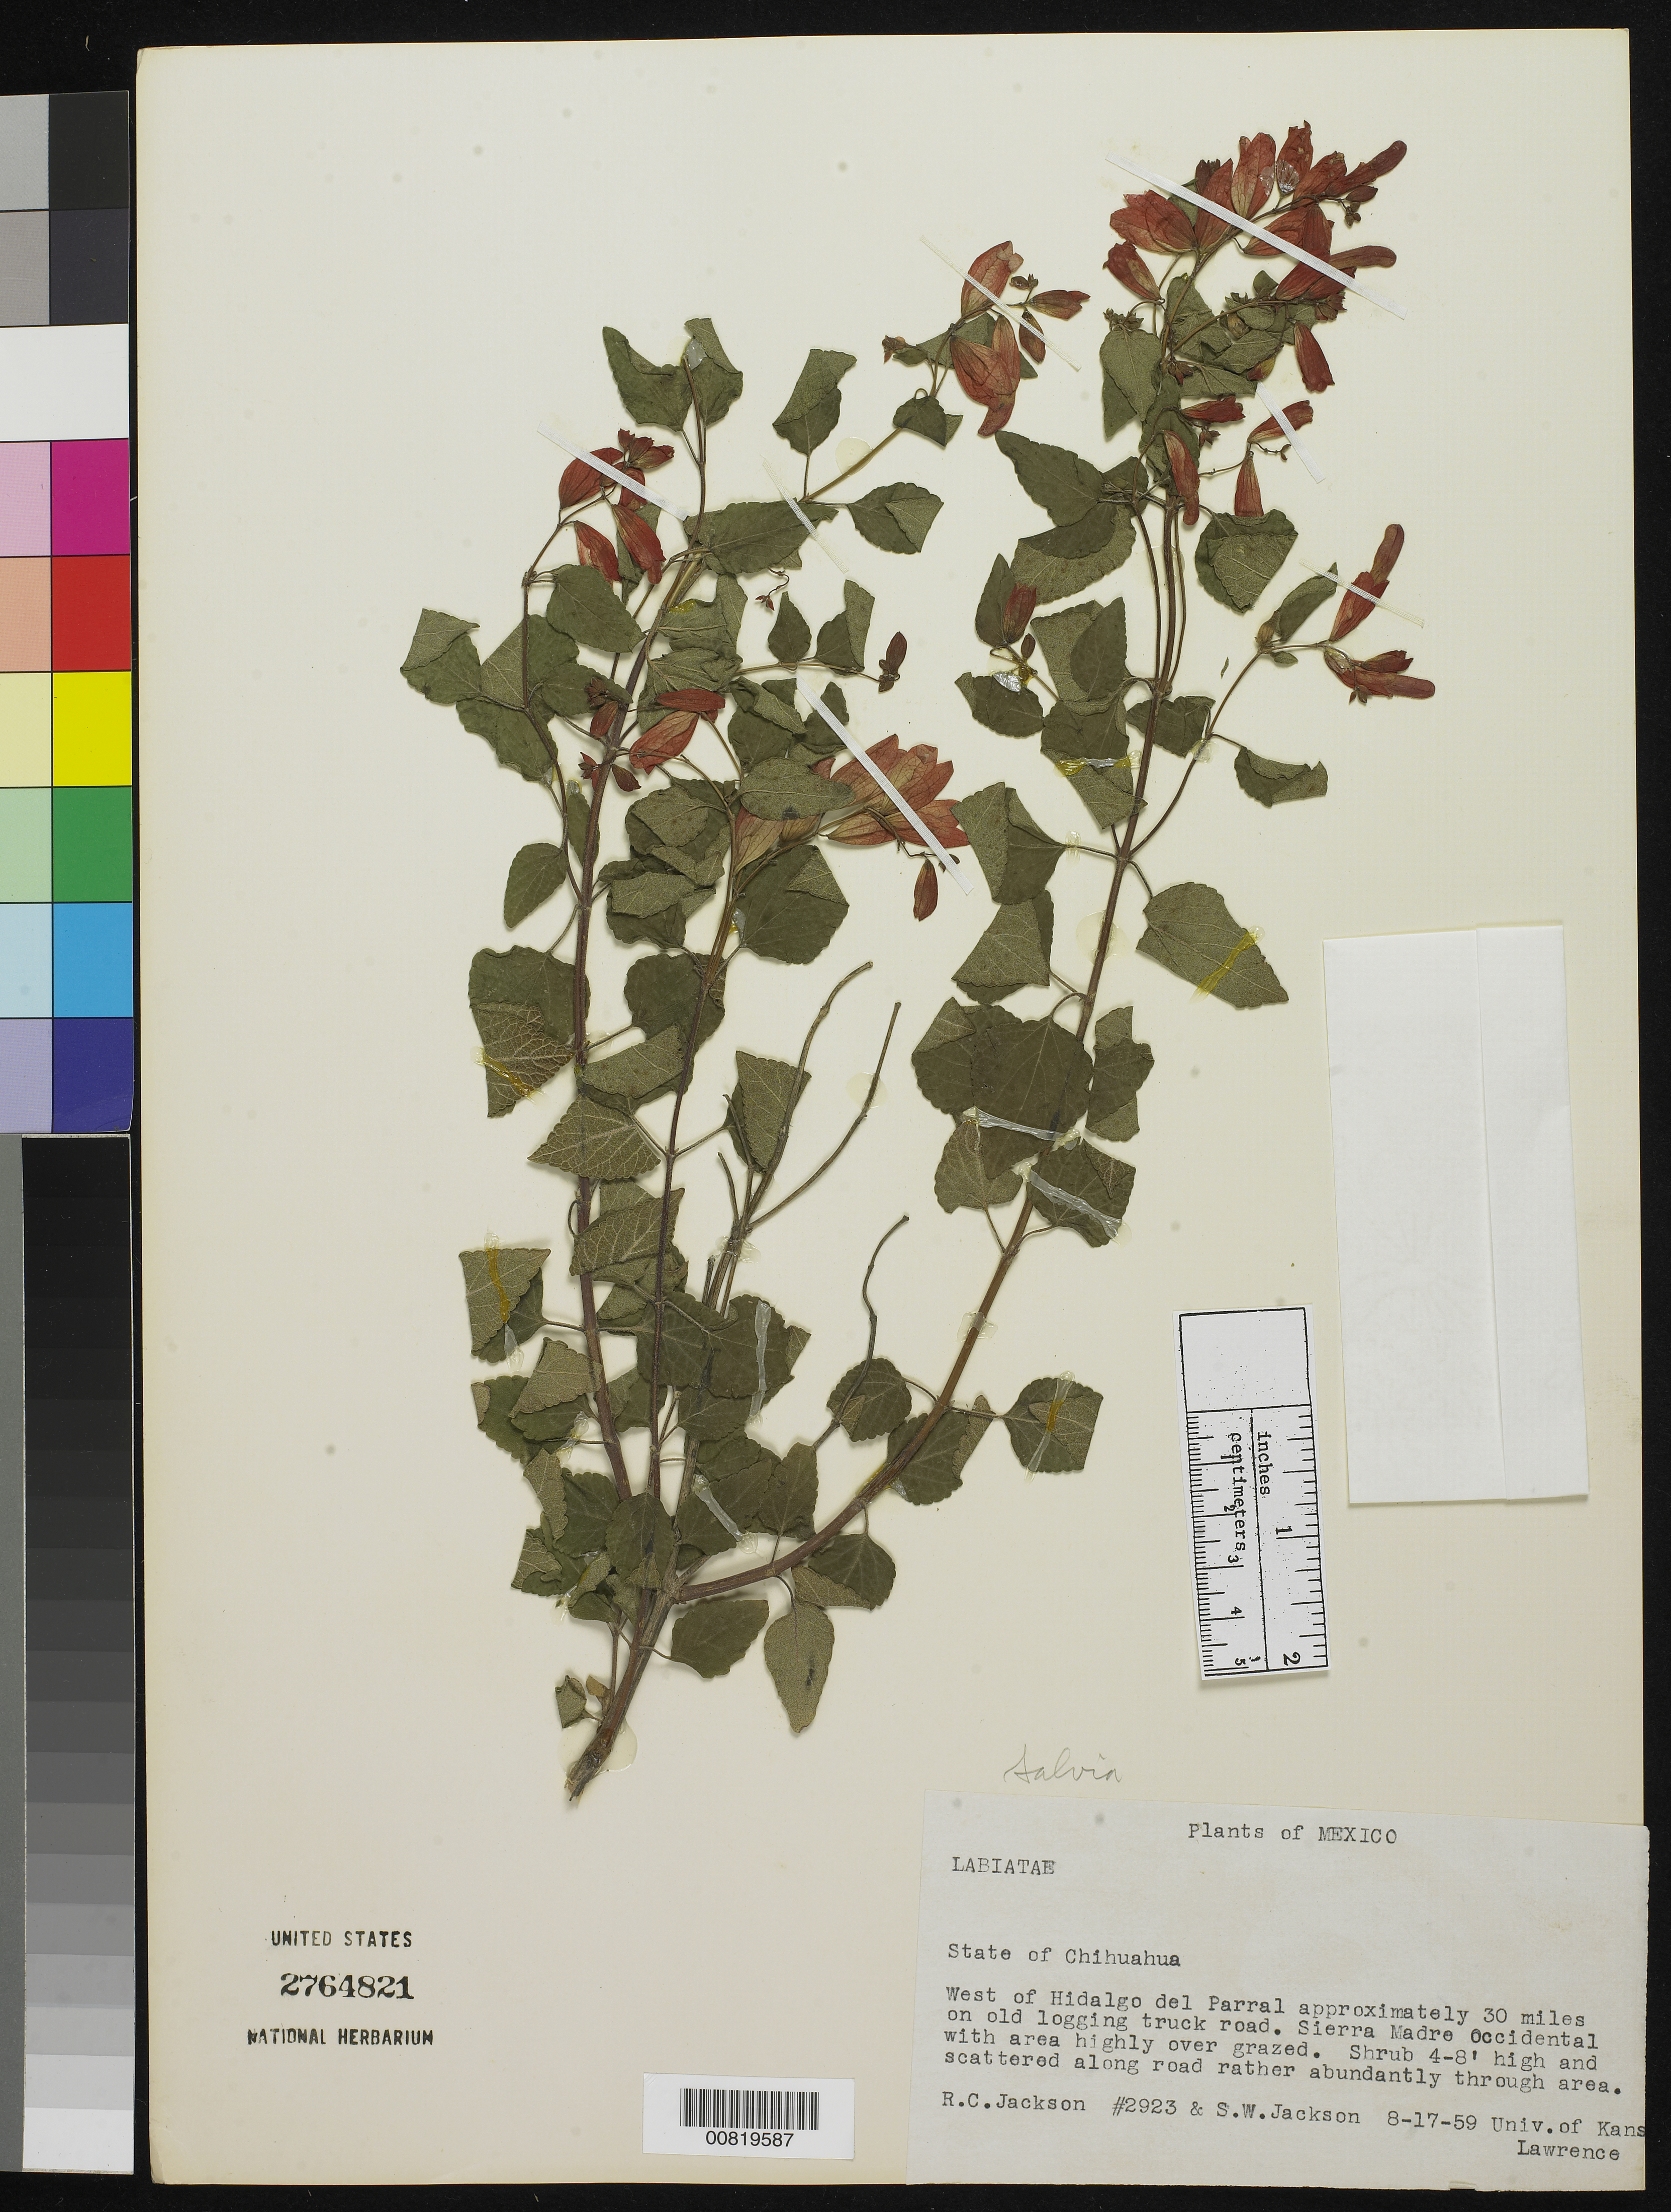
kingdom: Plantae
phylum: Tracheophyta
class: Magnoliopsida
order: Lamiales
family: Lamiaceae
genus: Salvia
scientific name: Salvia thormannii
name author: Urb.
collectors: R. C. Jackson & Jackson, S. W.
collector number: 2923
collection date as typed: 17 Aug 1959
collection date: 1959-08-17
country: Mexico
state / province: Chihuahua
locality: West of Hidalgo del Parral, approximately 30 miles on old logging truck road. Sierra Madre Occidental.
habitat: Area highly over grazed.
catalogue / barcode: US 2764821